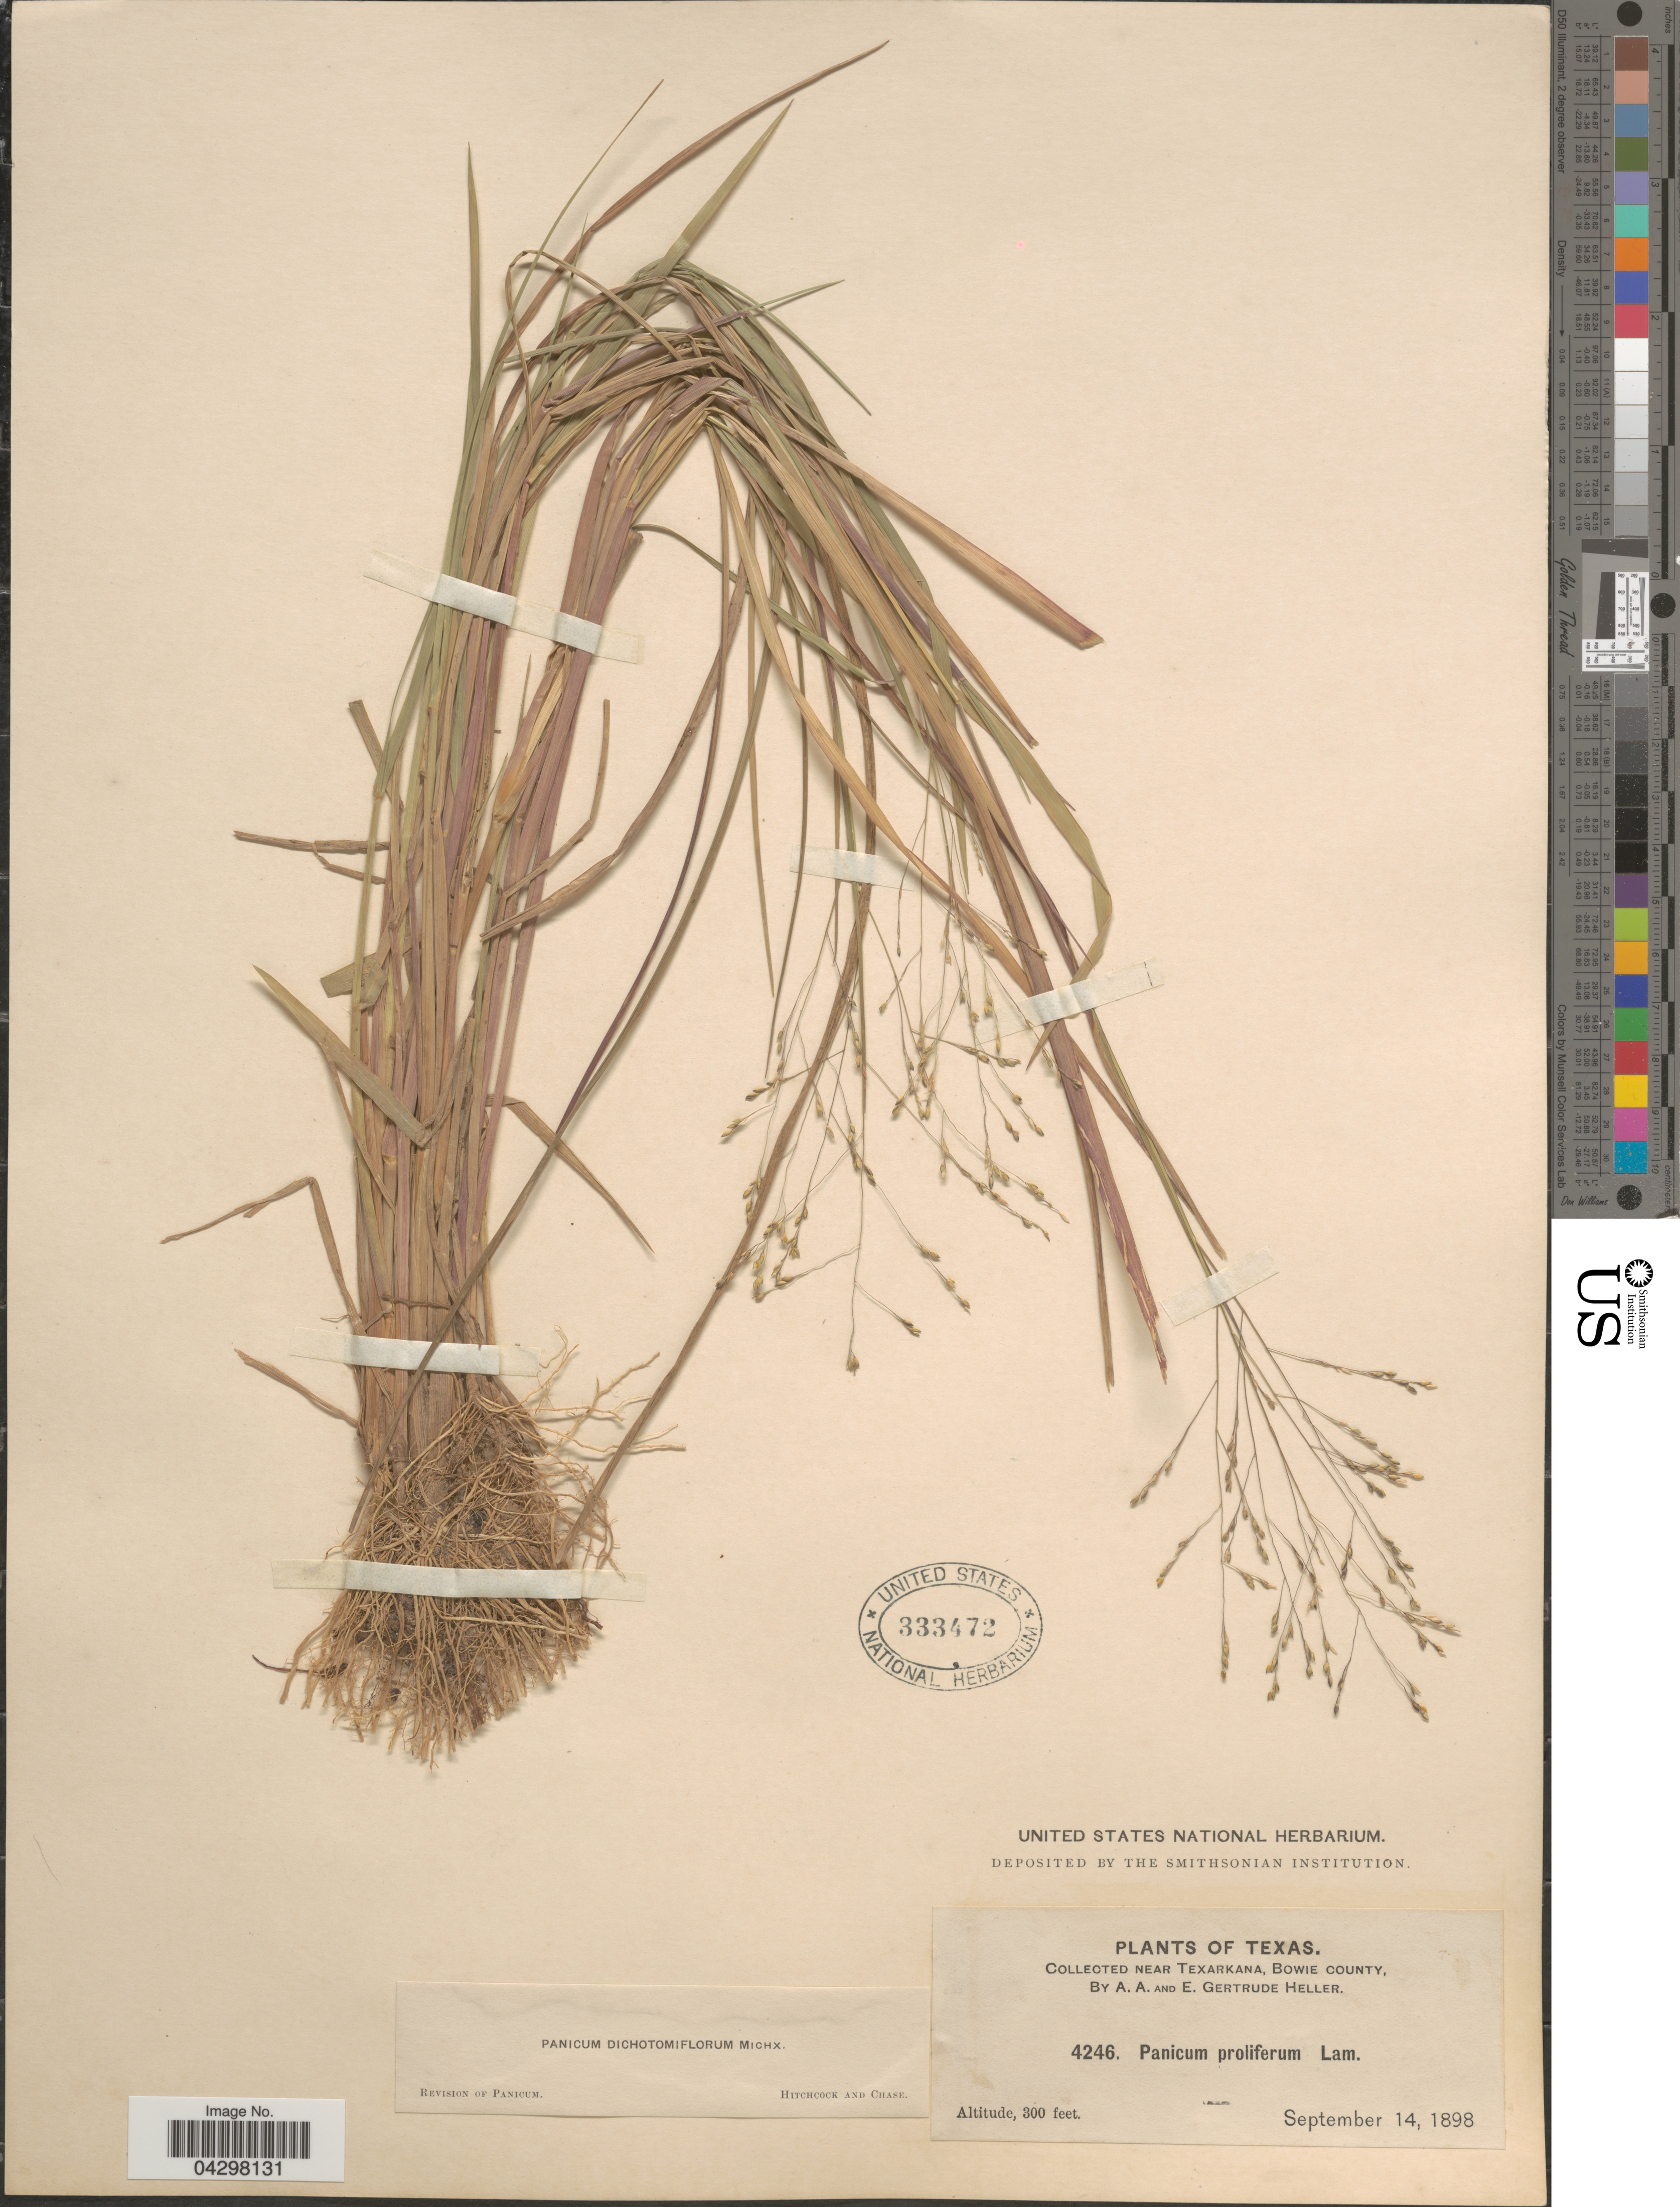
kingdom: Plantae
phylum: Tracheophyta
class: Liliopsida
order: Poales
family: Poaceae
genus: Panicum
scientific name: Panicum dichotomiflorum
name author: Michx.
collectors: A. A. Heller & E. G. Heller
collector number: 4246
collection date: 1898-09-14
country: United States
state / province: Texas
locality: Near Texarkana, Bowie County.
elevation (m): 91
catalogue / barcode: US 333472